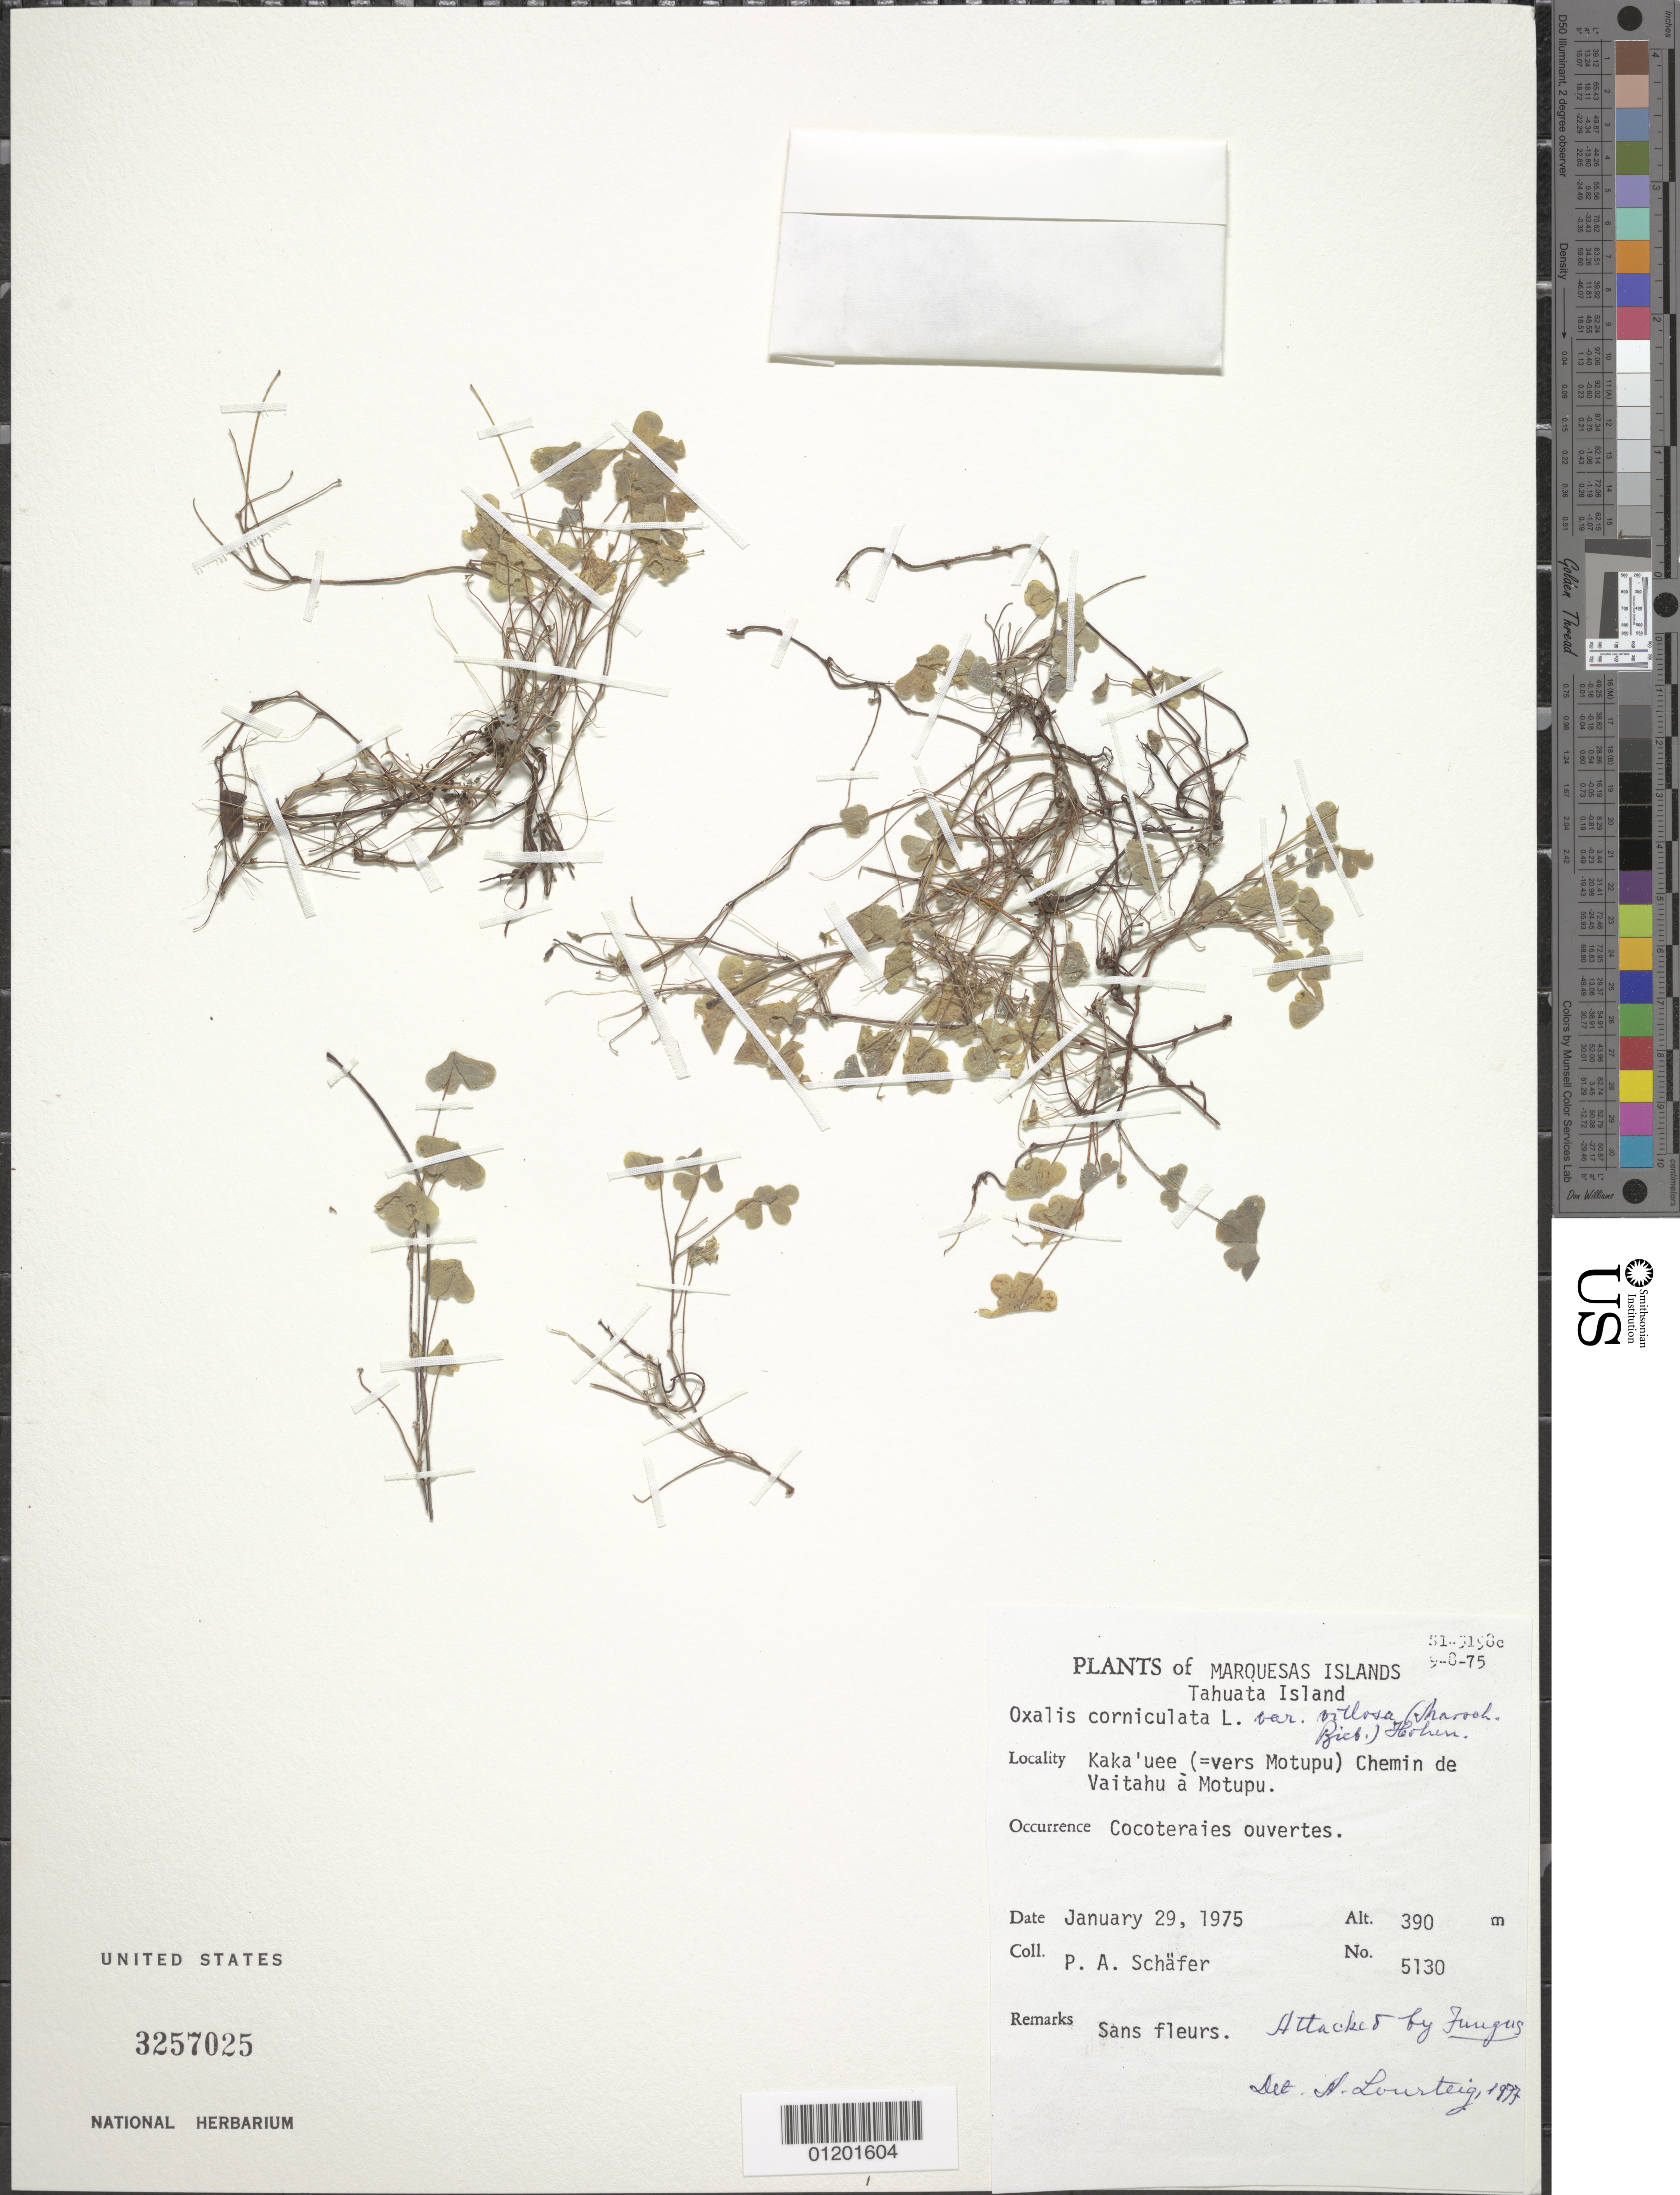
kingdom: Plantae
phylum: Tracheophyta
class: Magnoliopsida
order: Oxalidales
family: Oxalidaceae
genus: Oxalis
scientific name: Oxalis corniculata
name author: L.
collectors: P. A. Schäfer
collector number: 5130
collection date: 1975-01-29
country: French Polynesia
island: Tahuata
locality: Kaka'uee (=vers Motupu), Chemin de Vaitahu a Motupu.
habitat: Open coconut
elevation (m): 390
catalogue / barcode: US 3257025